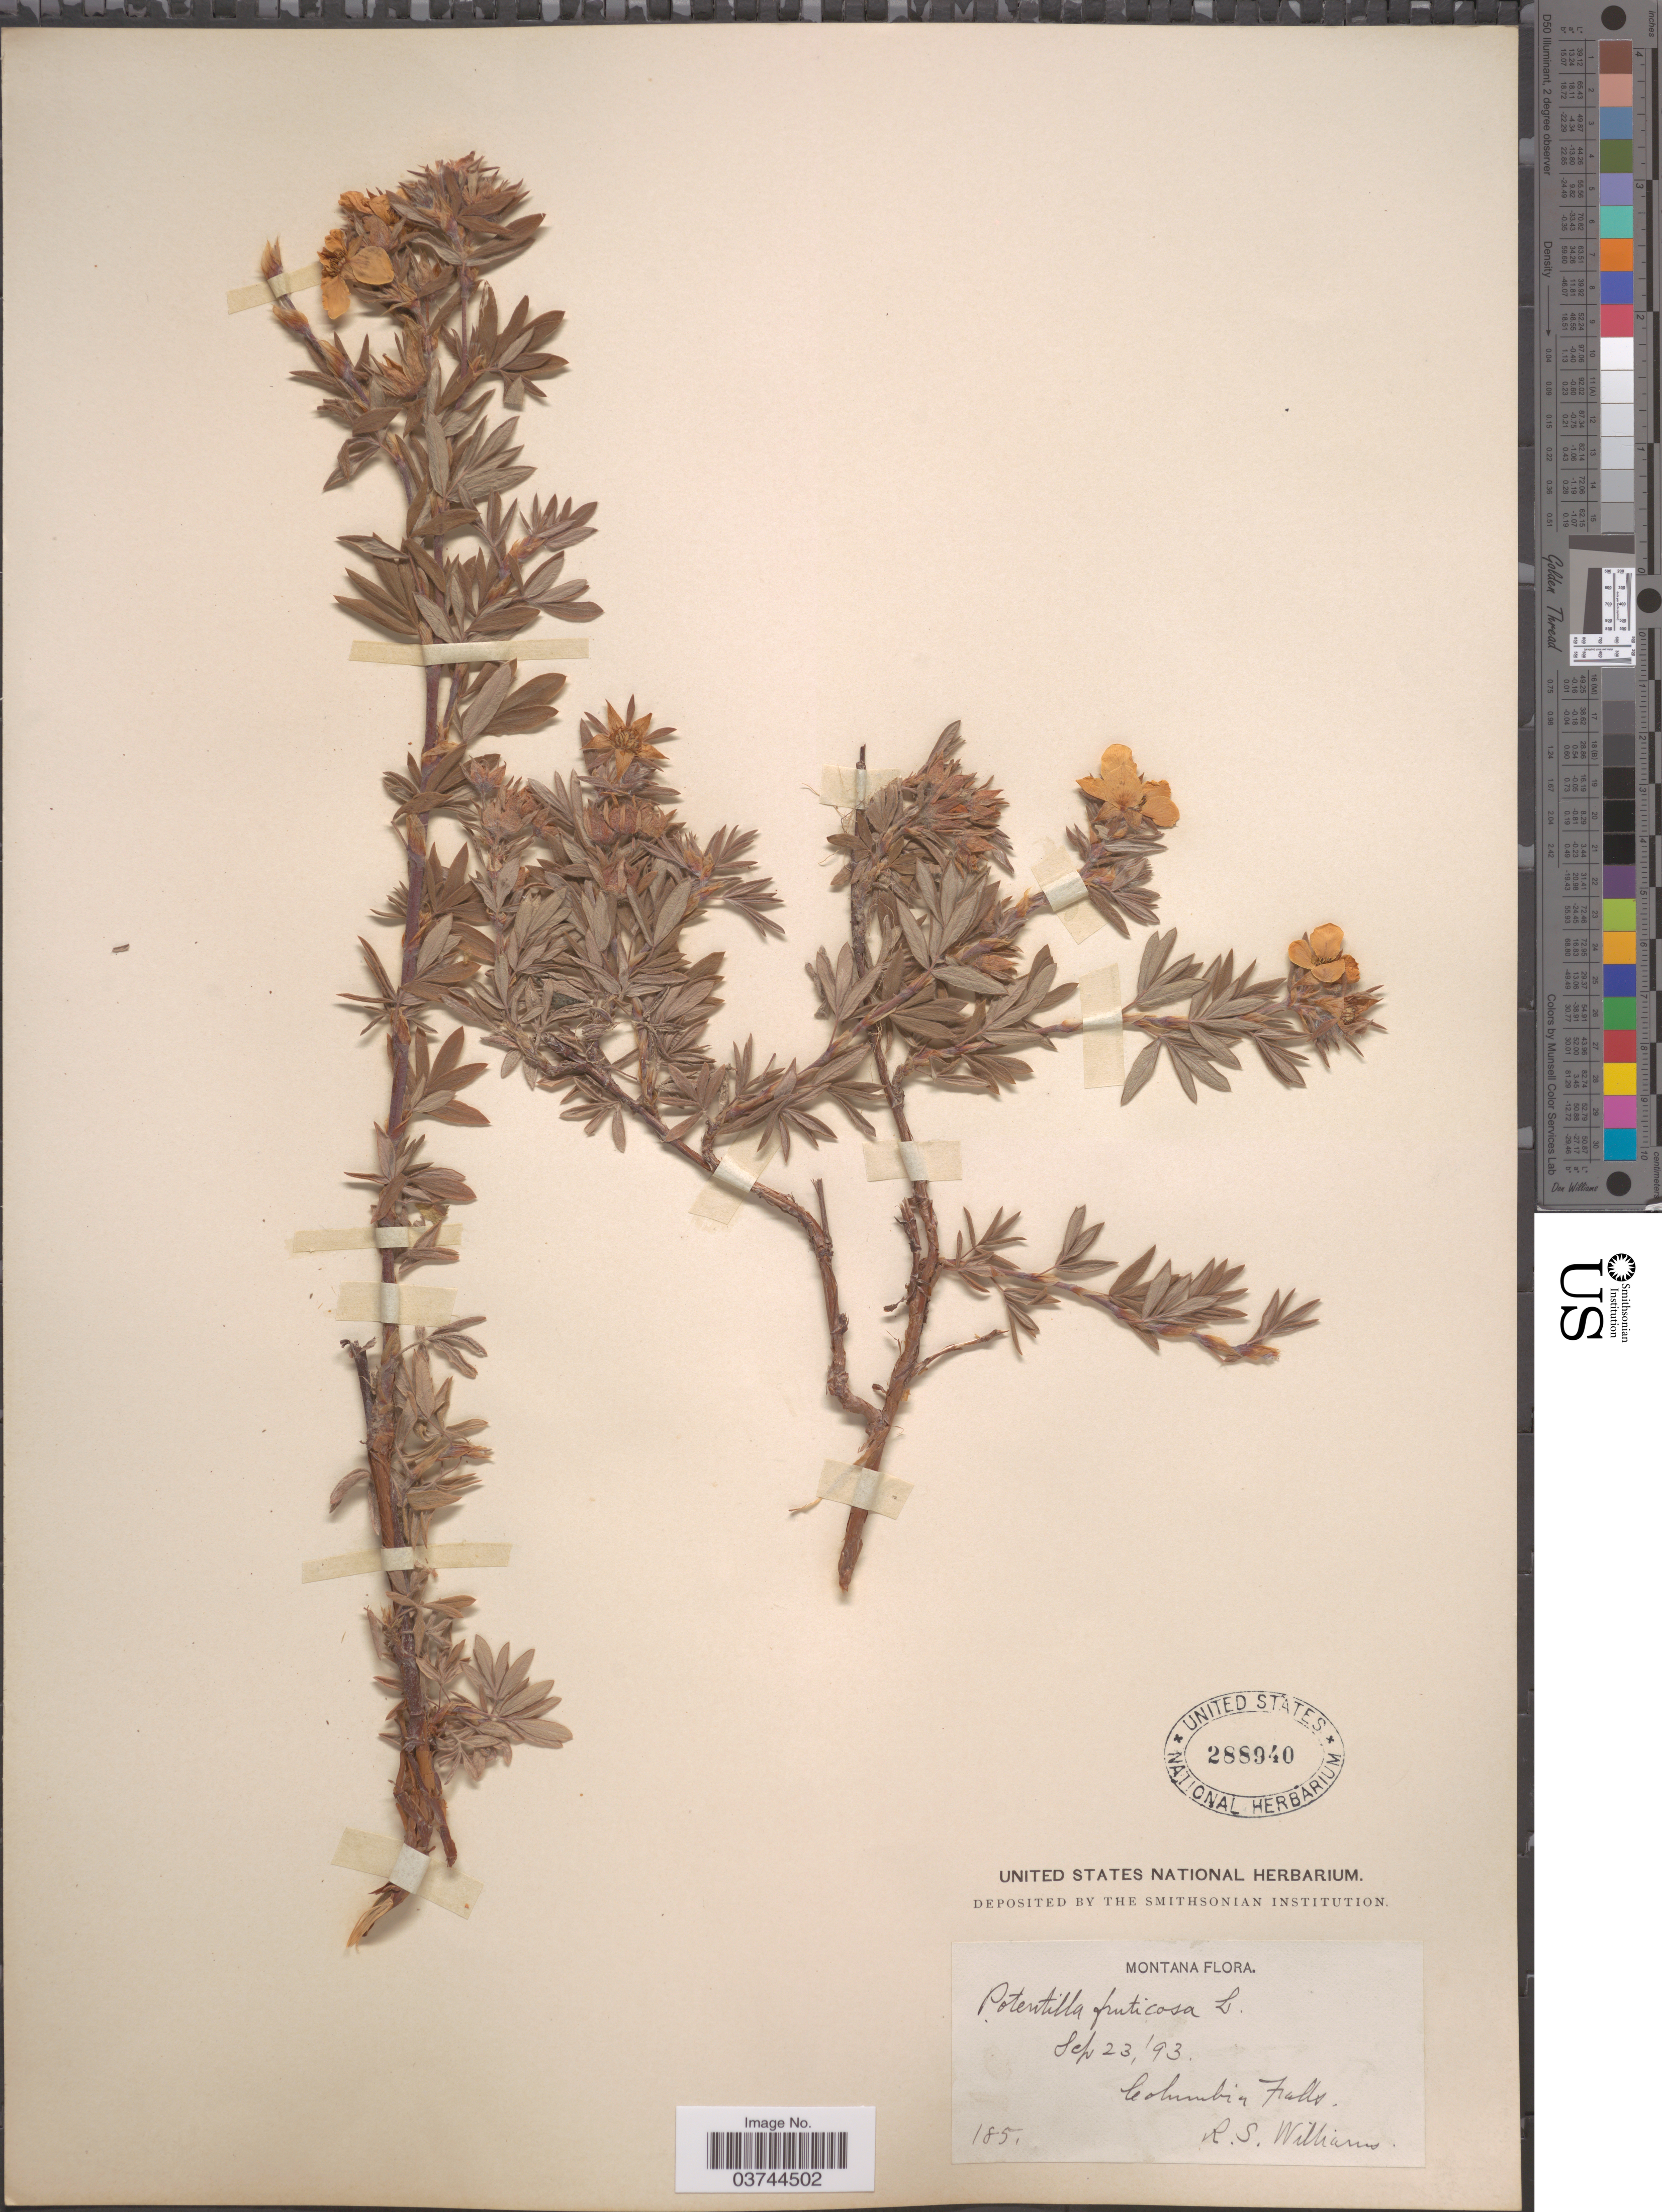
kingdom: Plantae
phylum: Tracheophyta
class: Magnoliopsida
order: Rosales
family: Rosaceae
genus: Dasiphora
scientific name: Dasiphora fruticosa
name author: (L.) Rydb.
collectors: R. S. Williams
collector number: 185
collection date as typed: Transcribed d/m/y: 23/9/93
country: United States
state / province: Montana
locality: Columbia Falls.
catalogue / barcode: US 288940